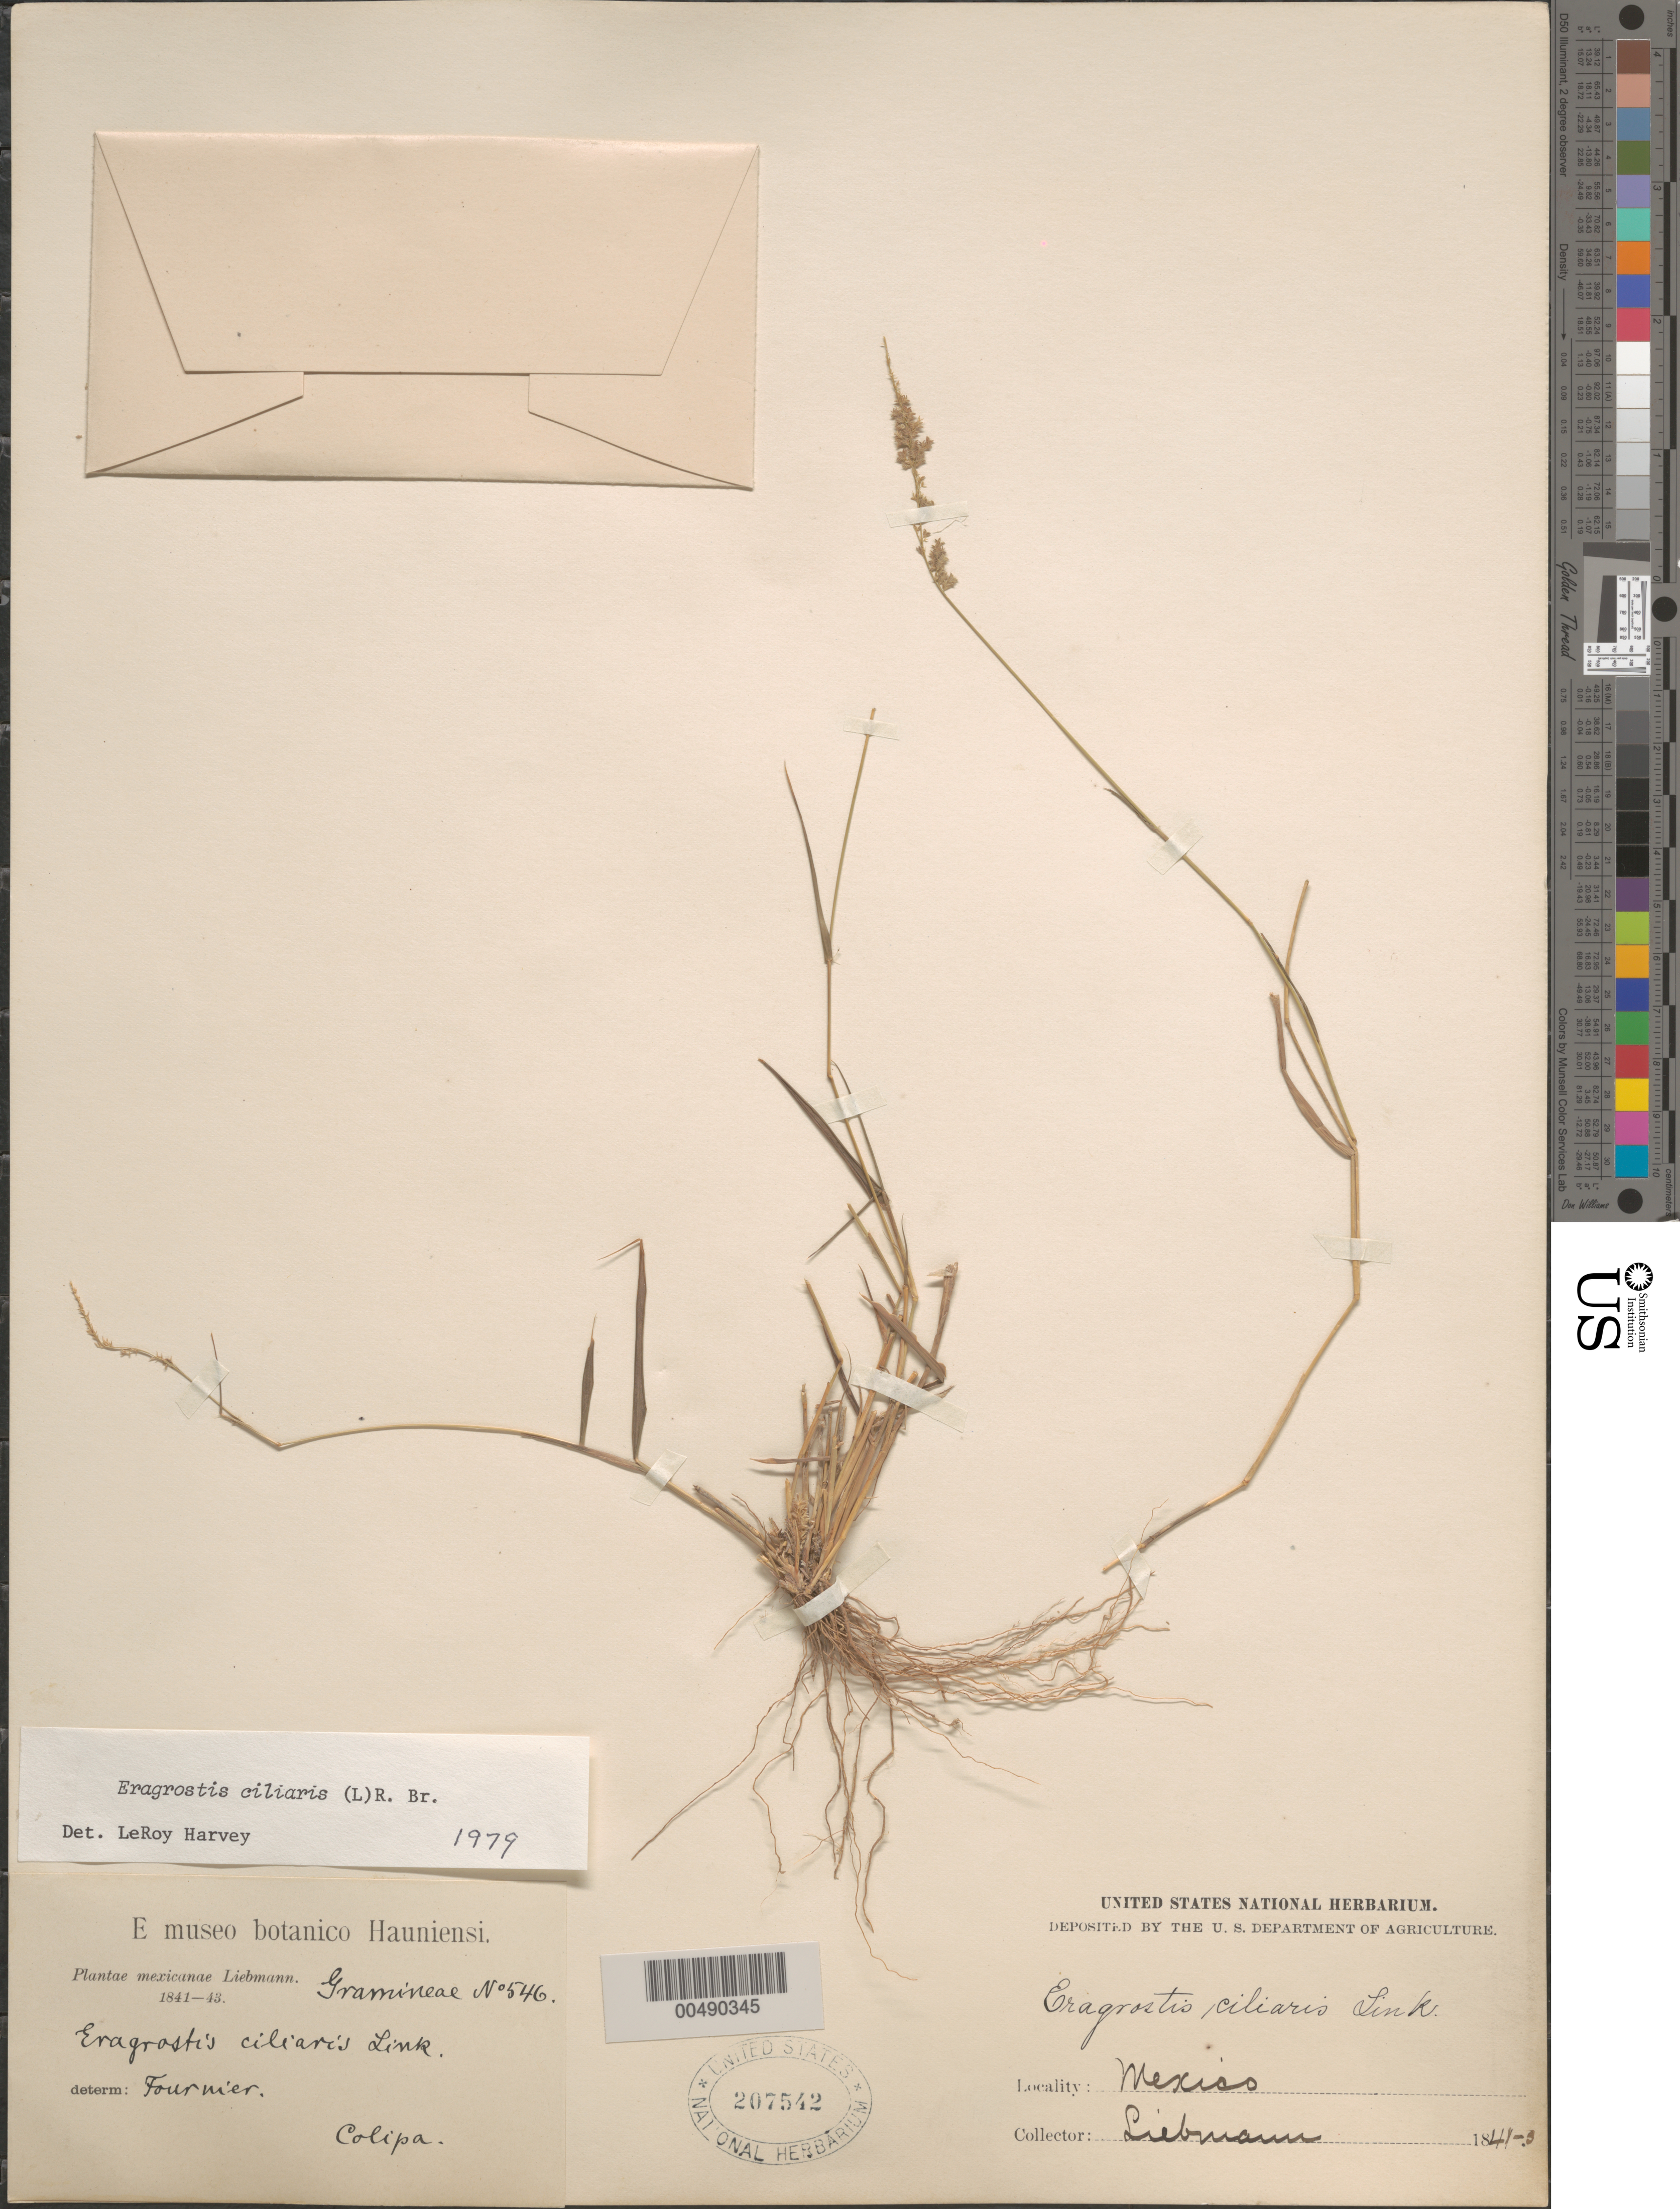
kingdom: Plantae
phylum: Tracheophyta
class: Liliopsida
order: Poales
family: Poaceae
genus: Eragrostis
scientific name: Eragrostis ciliaris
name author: (L.) R. Br.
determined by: Harvey, L.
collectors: F. M. Liebmann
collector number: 546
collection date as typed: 1841 to -- --- 1843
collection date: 1841/1843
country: Mexico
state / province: Veracruz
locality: Colipa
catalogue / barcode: US 207542